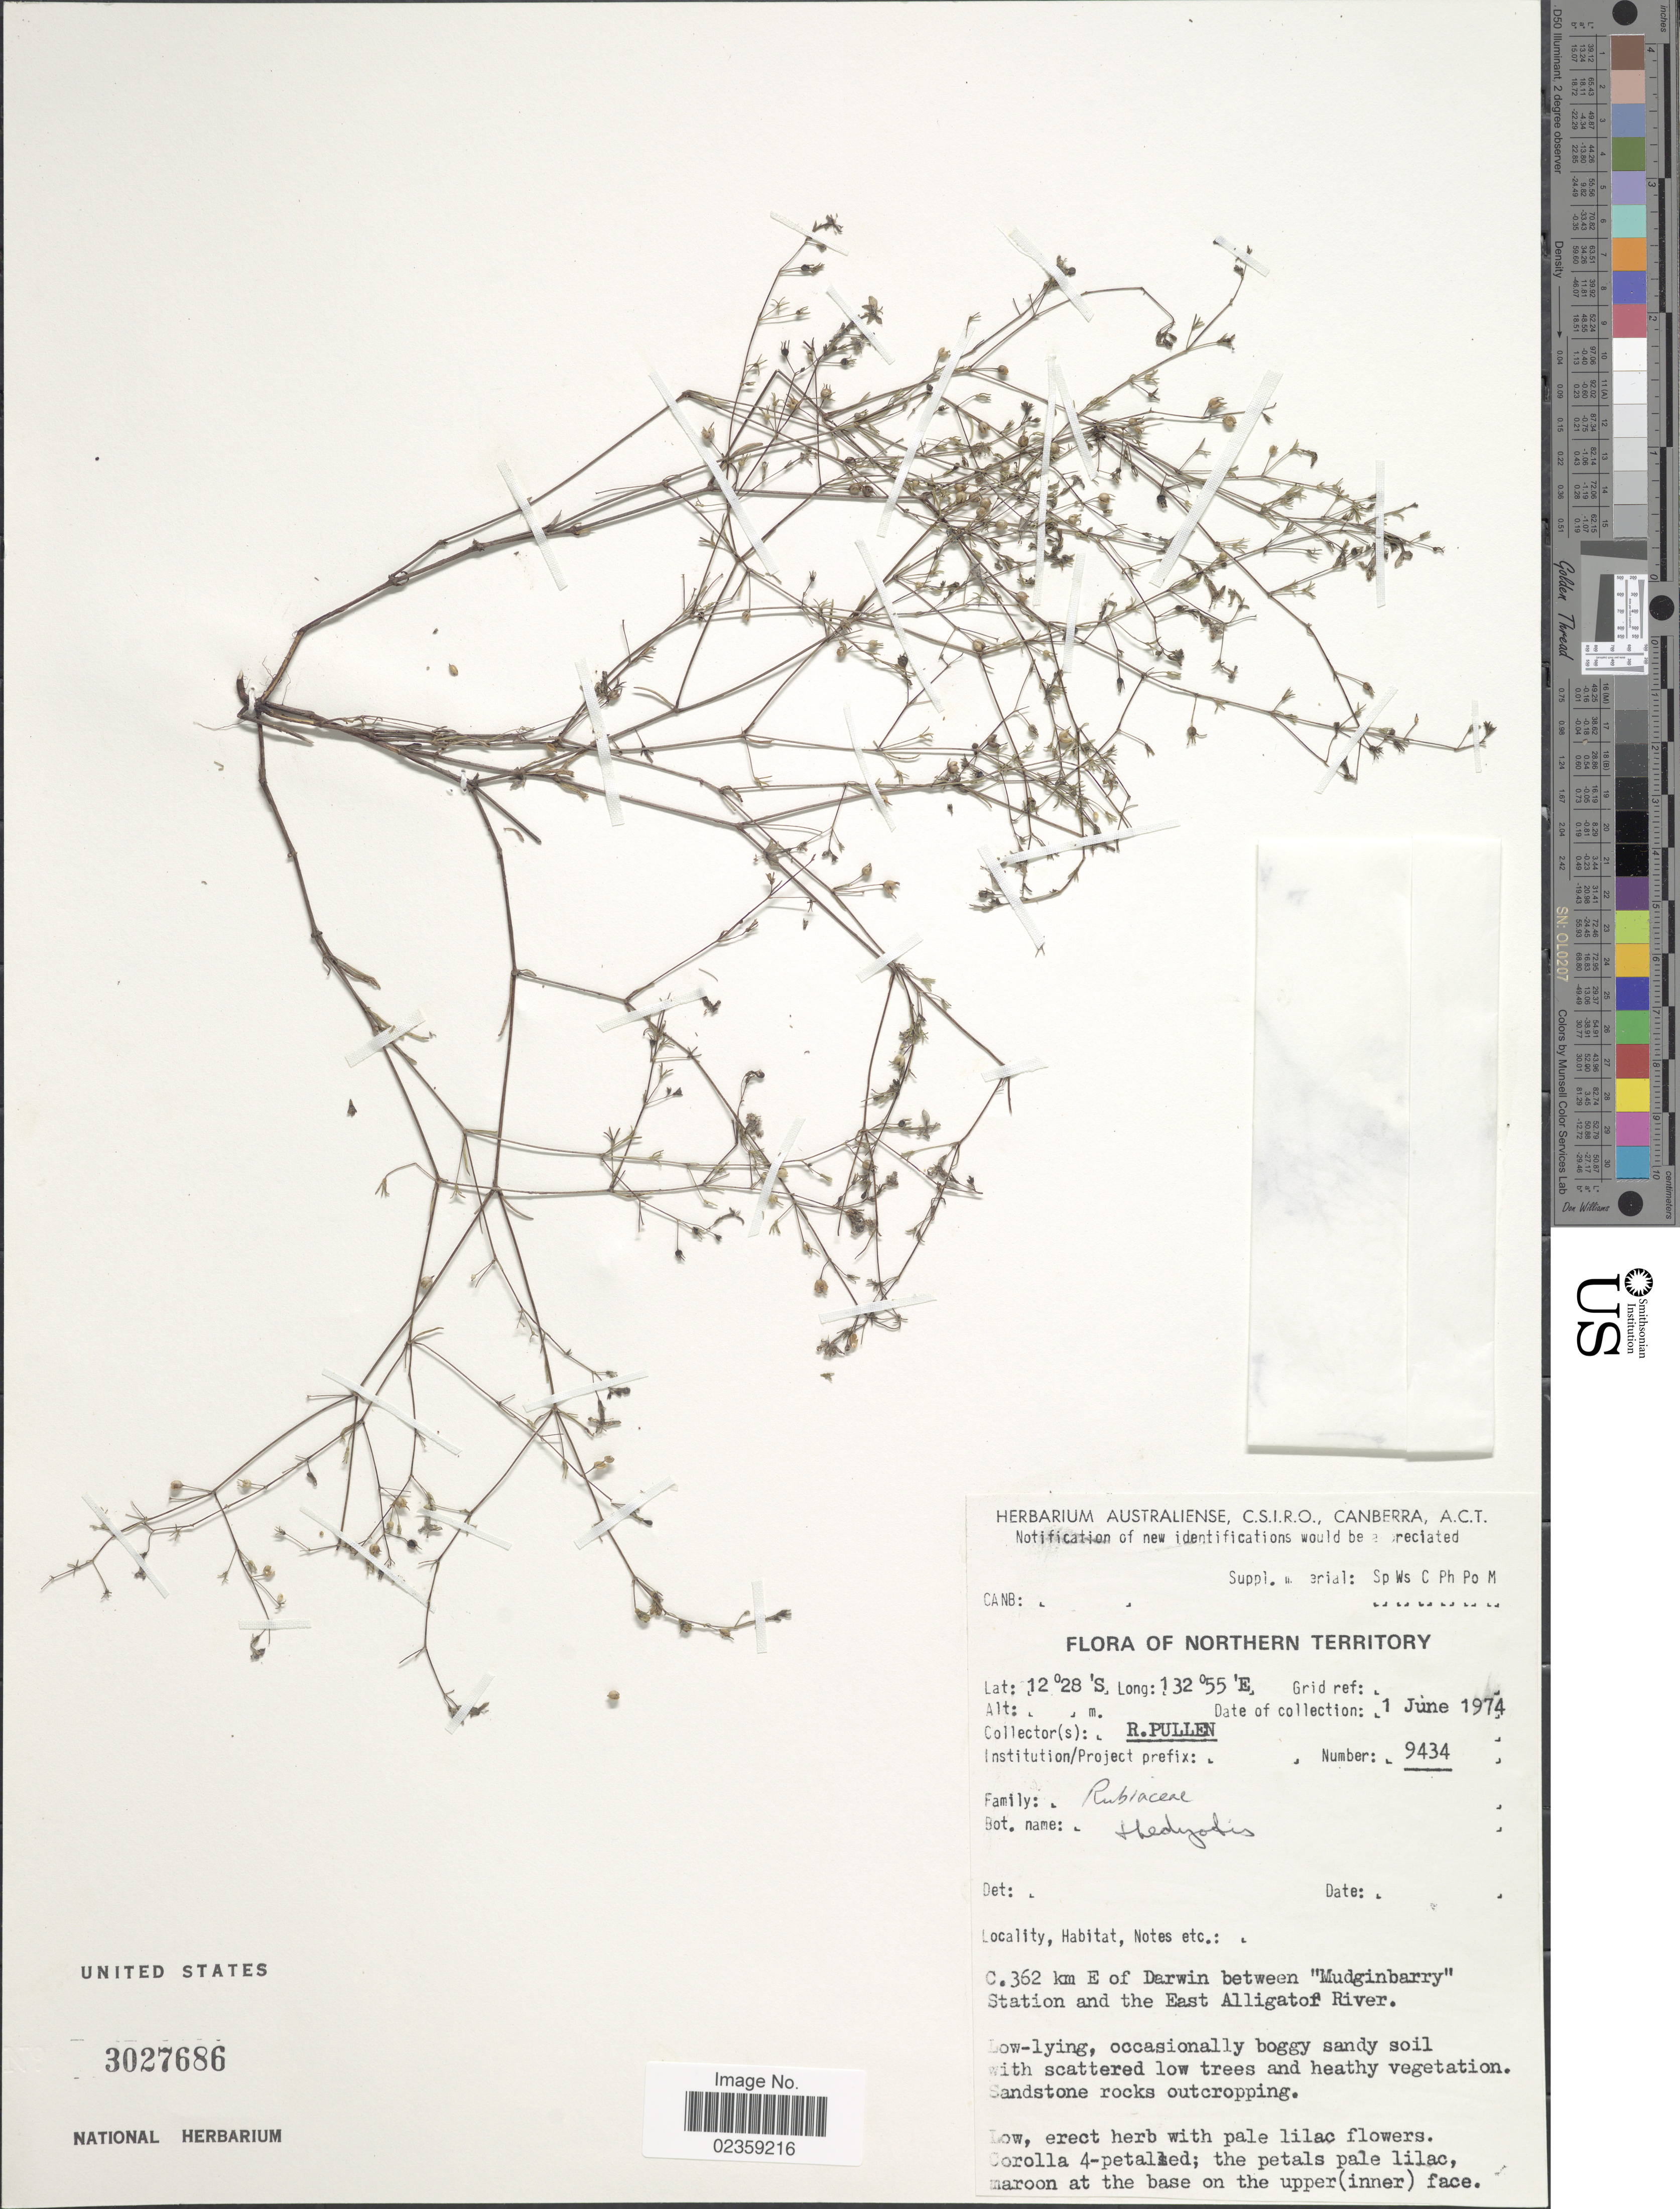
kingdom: Plantae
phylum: Tracheophyta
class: Magnoliopsida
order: Gentianales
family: Rubiaceae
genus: Oldenlandia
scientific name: Oldenlandia sp.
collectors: R. Pullen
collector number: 9434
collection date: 1974-06-01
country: Australia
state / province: Northern Territory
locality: C. 362 km E of Darwin between "Mudginbarry" Station and the East Alligator River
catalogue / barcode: US 3027686